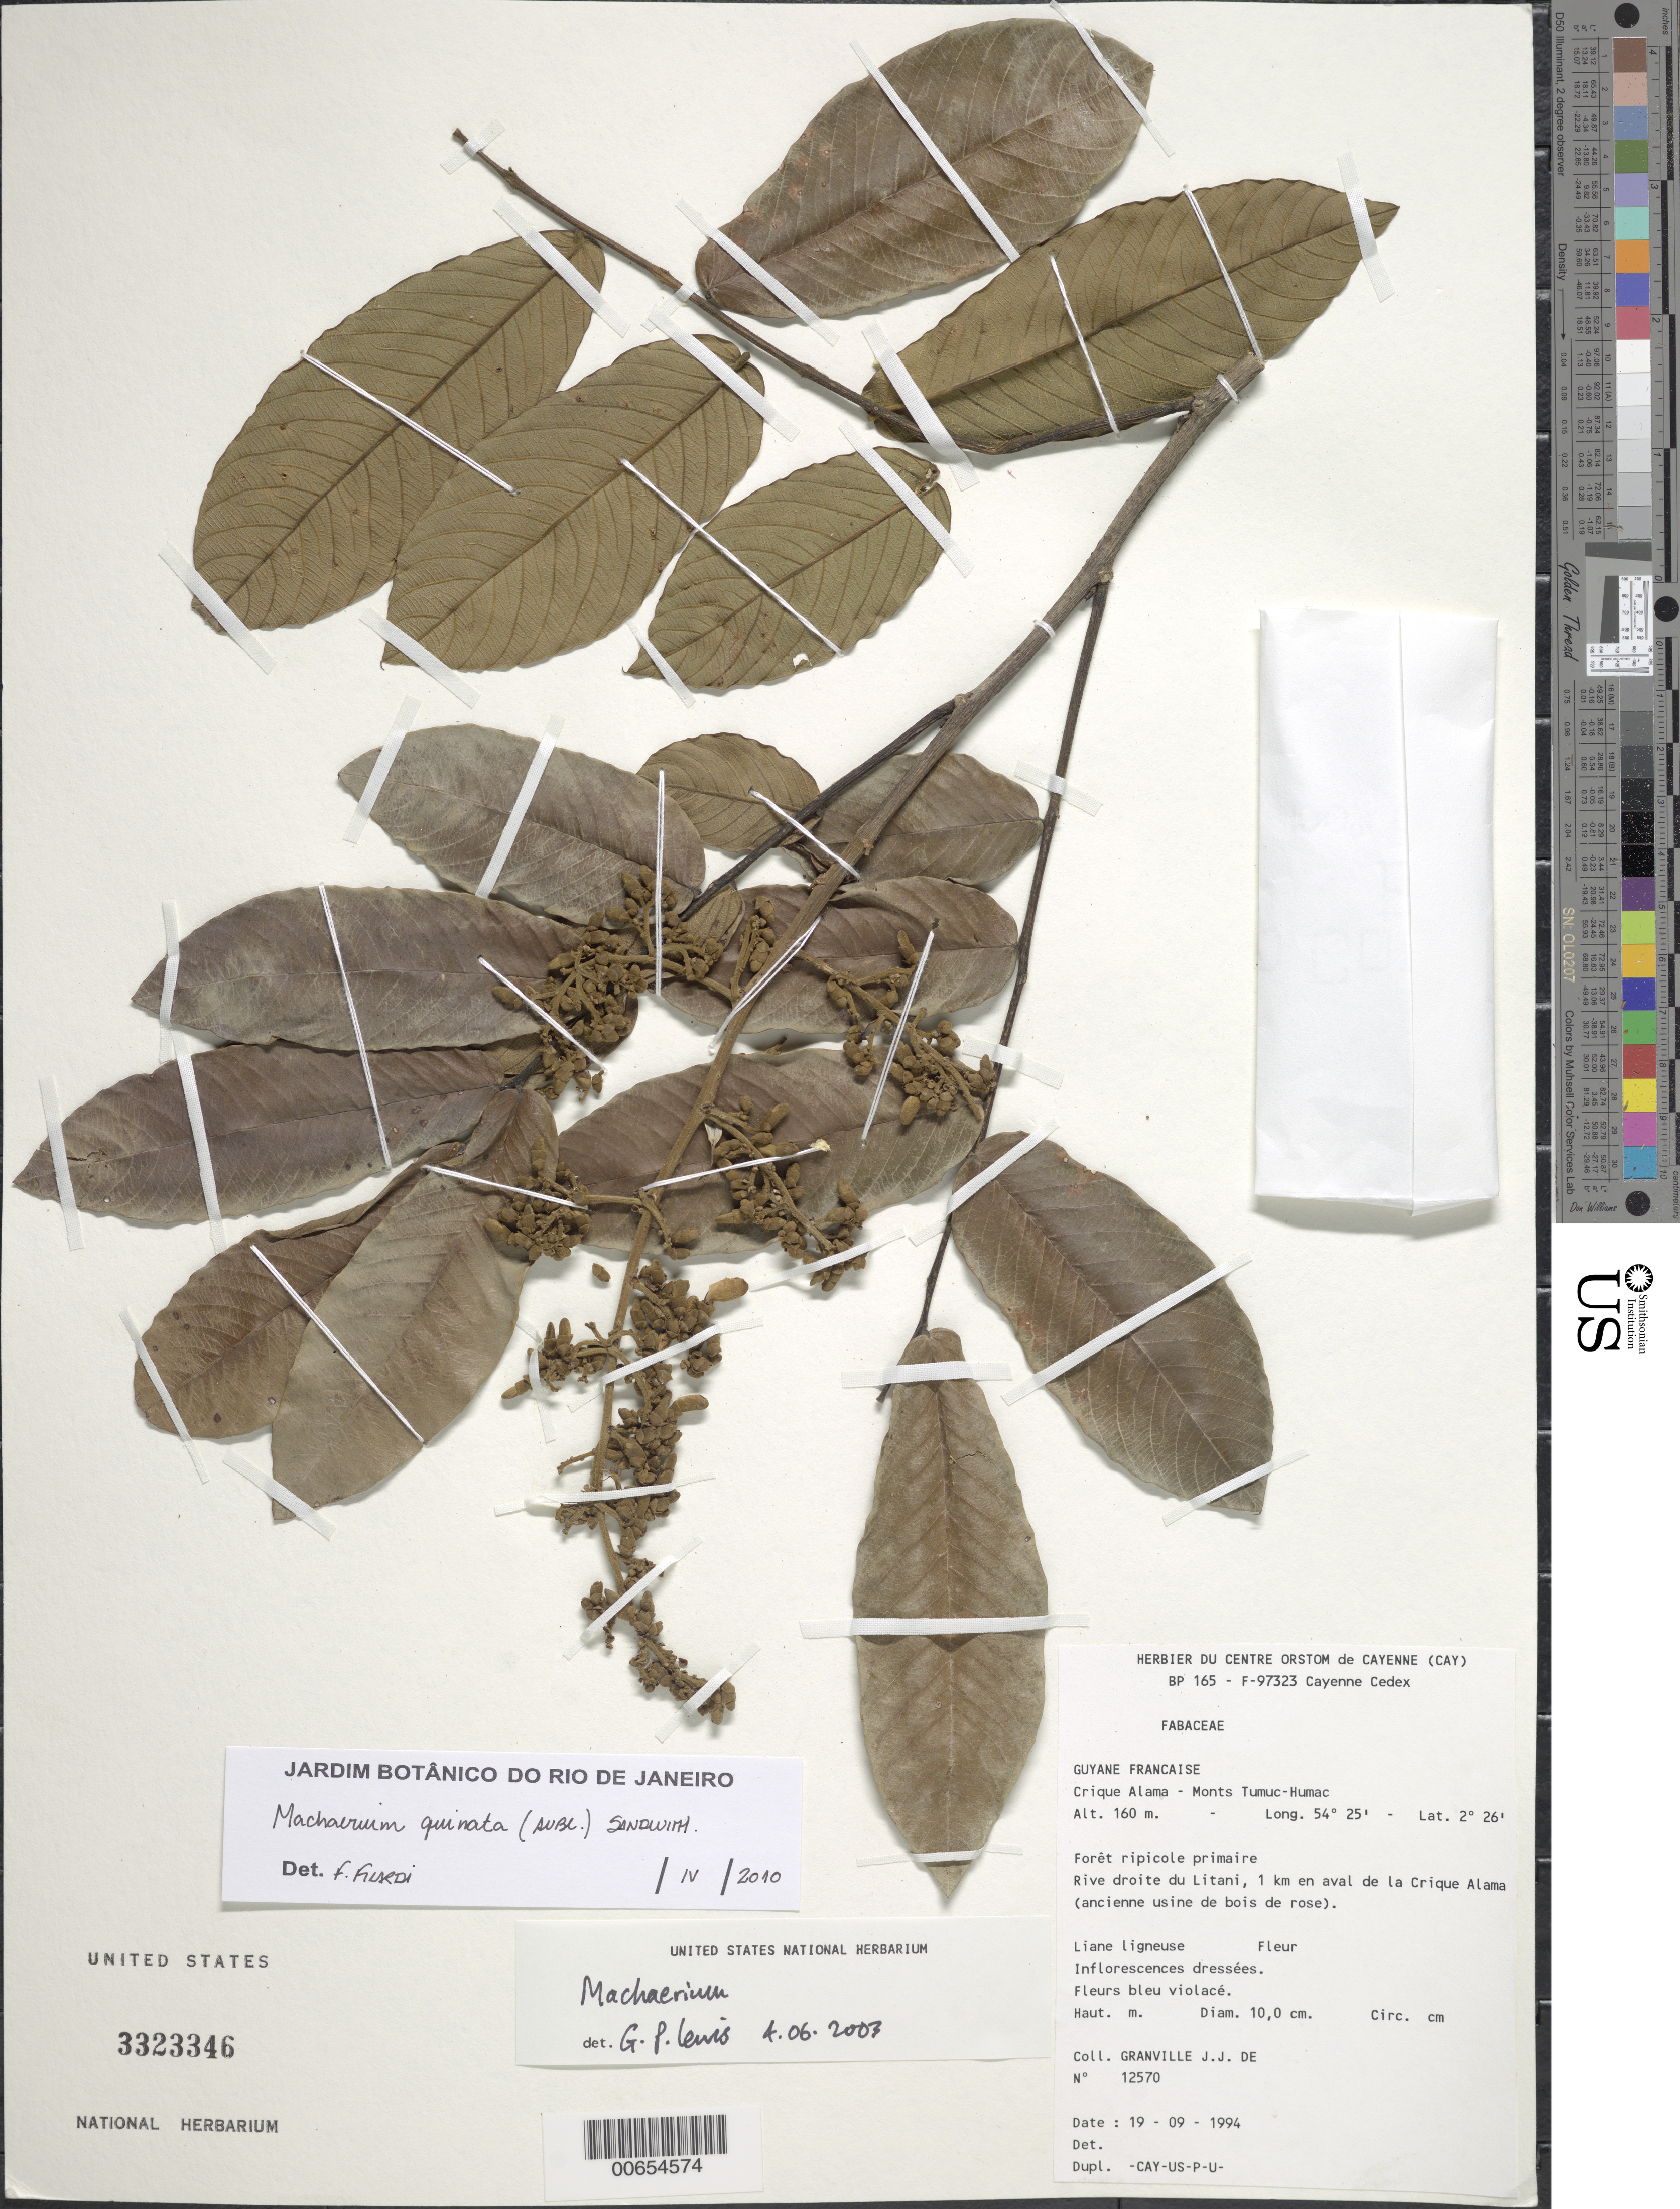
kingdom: Plantae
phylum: Tracheophyta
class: Magnoliopsida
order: Fabales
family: Fabaceae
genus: Machaerium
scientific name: Machaerium quinatum var. quinatum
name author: (Aubl.) Sandwith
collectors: J.-J. de Granville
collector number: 12570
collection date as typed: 19-Sep-94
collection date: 1994-09-19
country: French Guiana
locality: Monts Tumuc-Humac, Crique Alama; rive droite du Litani, 1 km en aval de la Crique Alama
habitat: Primary riparian forest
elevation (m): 160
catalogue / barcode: US 3323346